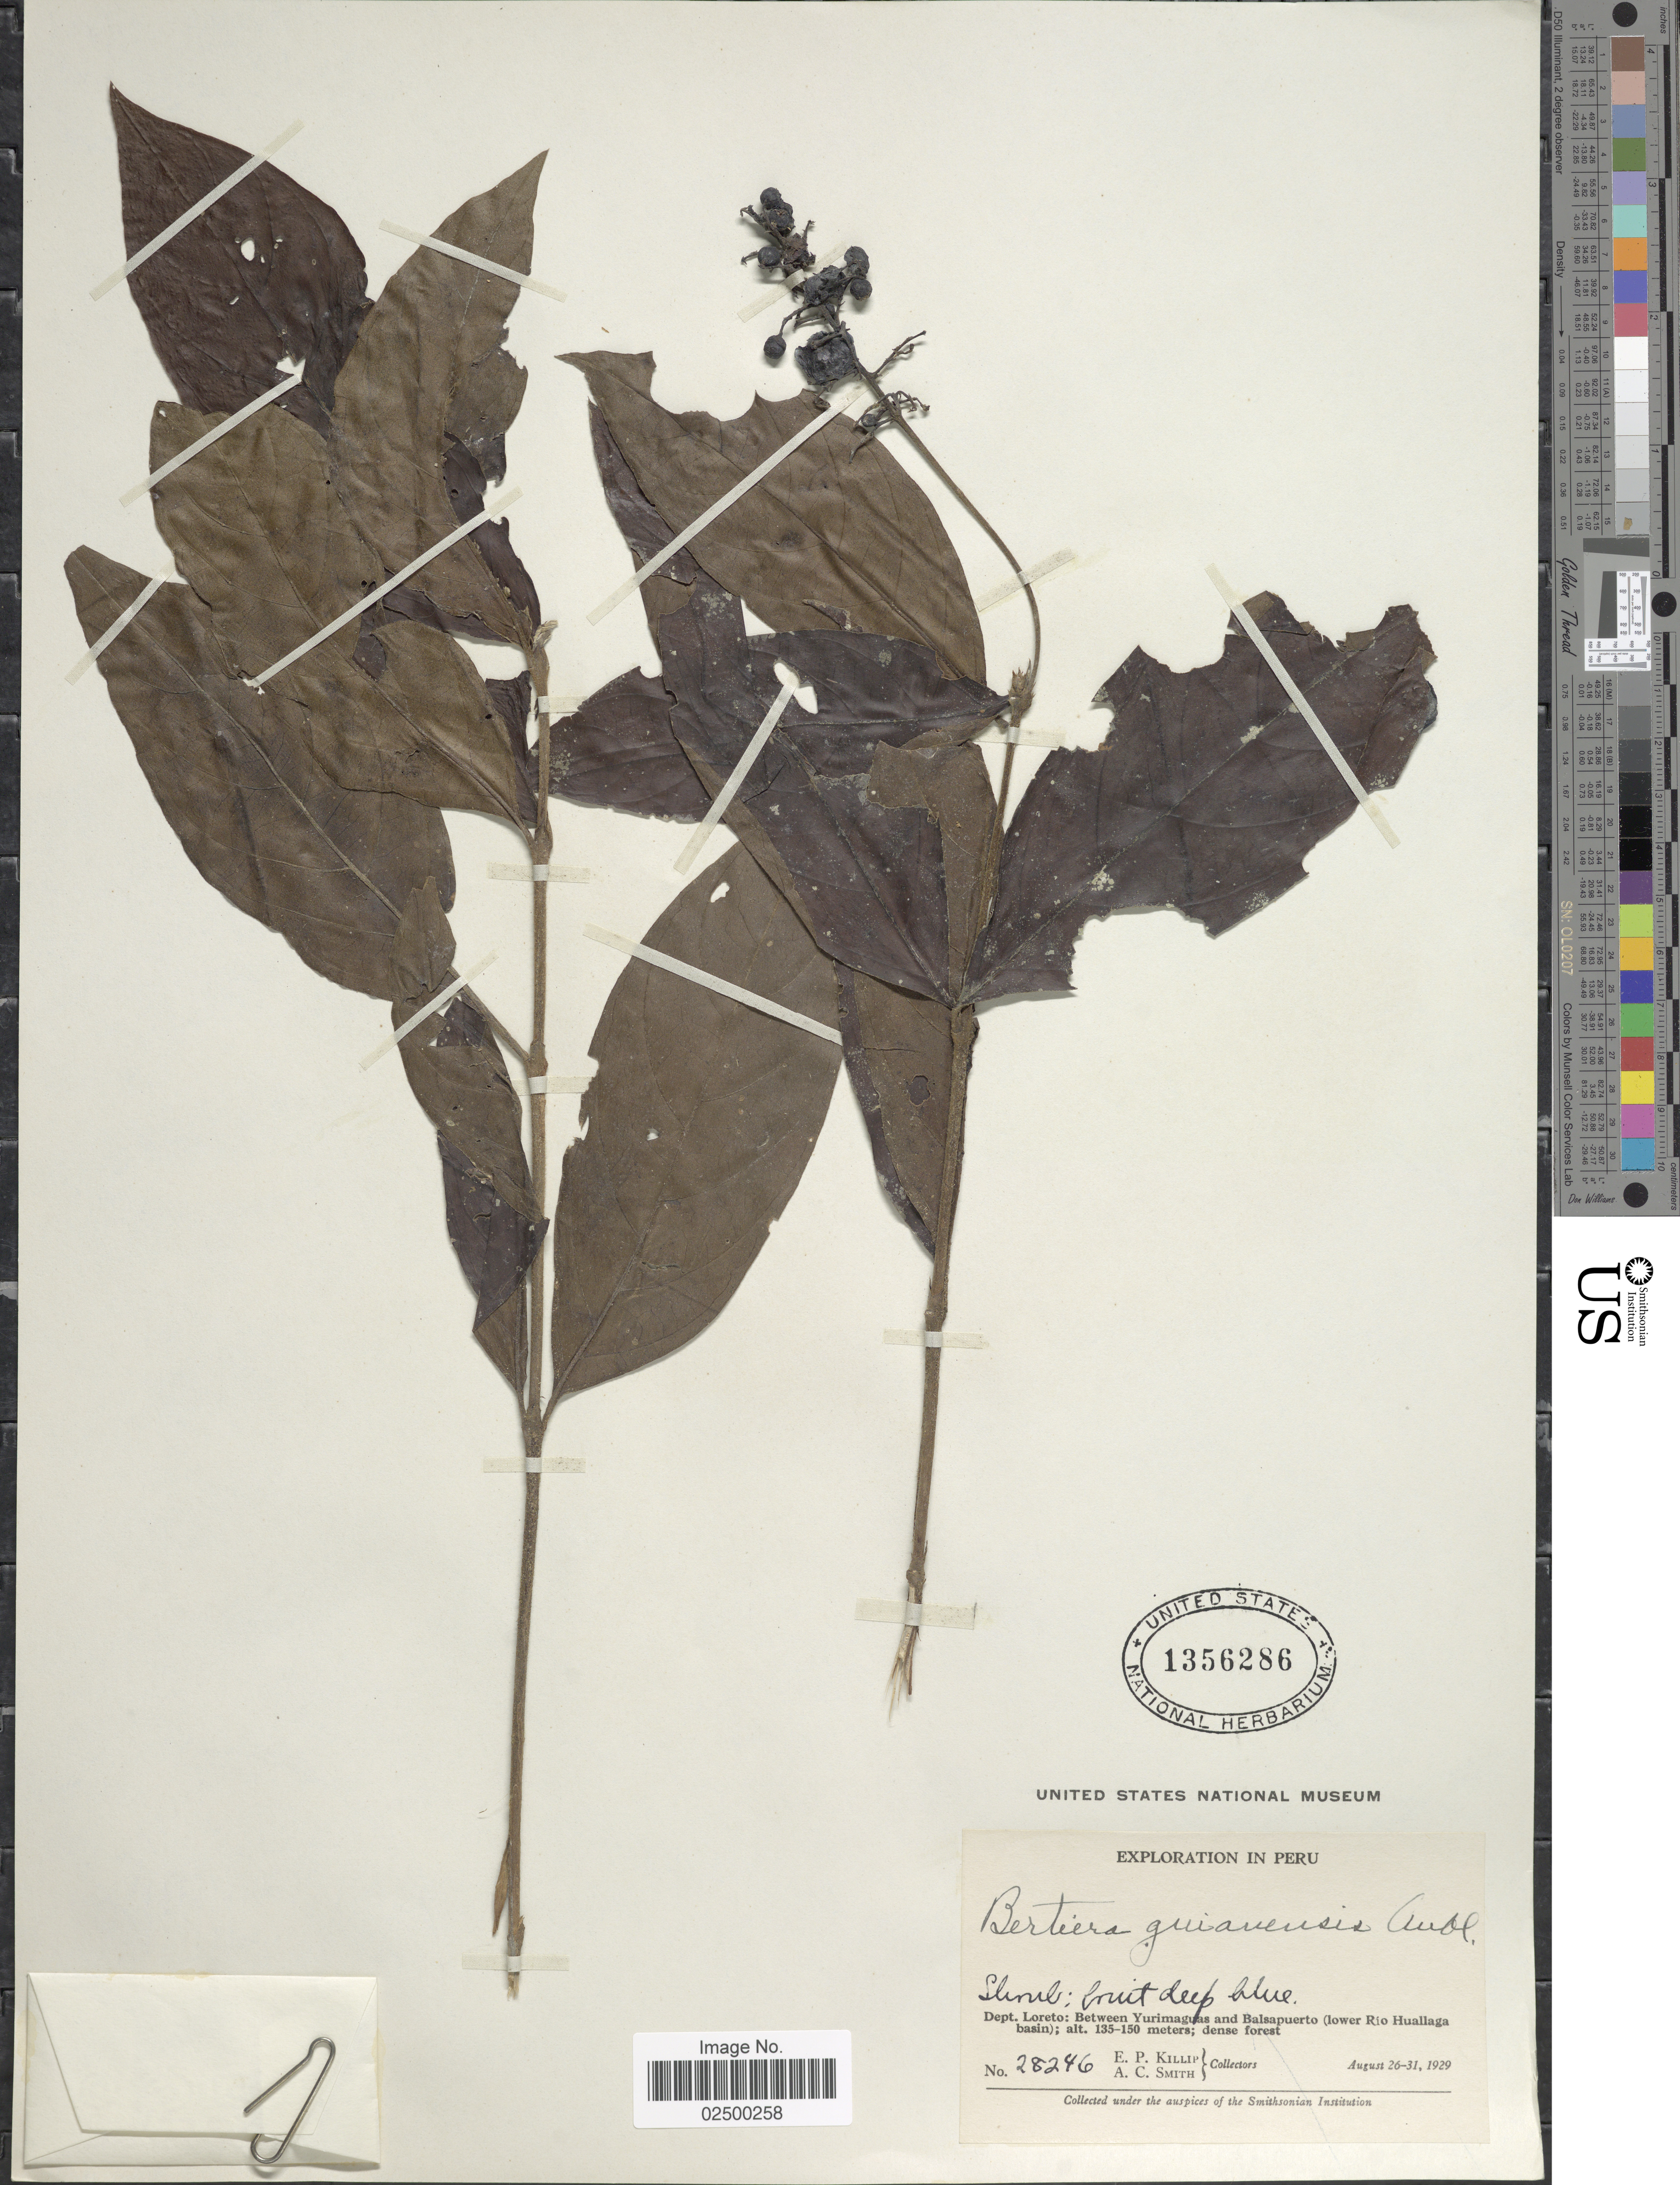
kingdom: Plantae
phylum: Tracheophyta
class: Magnoliopsida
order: Gentianales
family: Rubiaceae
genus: Bertiera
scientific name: Bertiera guianensis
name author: Aubl.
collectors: E. P. Killip & A. C. Smith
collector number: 28246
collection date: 1929-08-26/1929-08-31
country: Peru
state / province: Loreto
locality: Between Yurumaguas and Balsapuerto (lower Rio Huallaga basin)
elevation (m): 135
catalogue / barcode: US 1356286